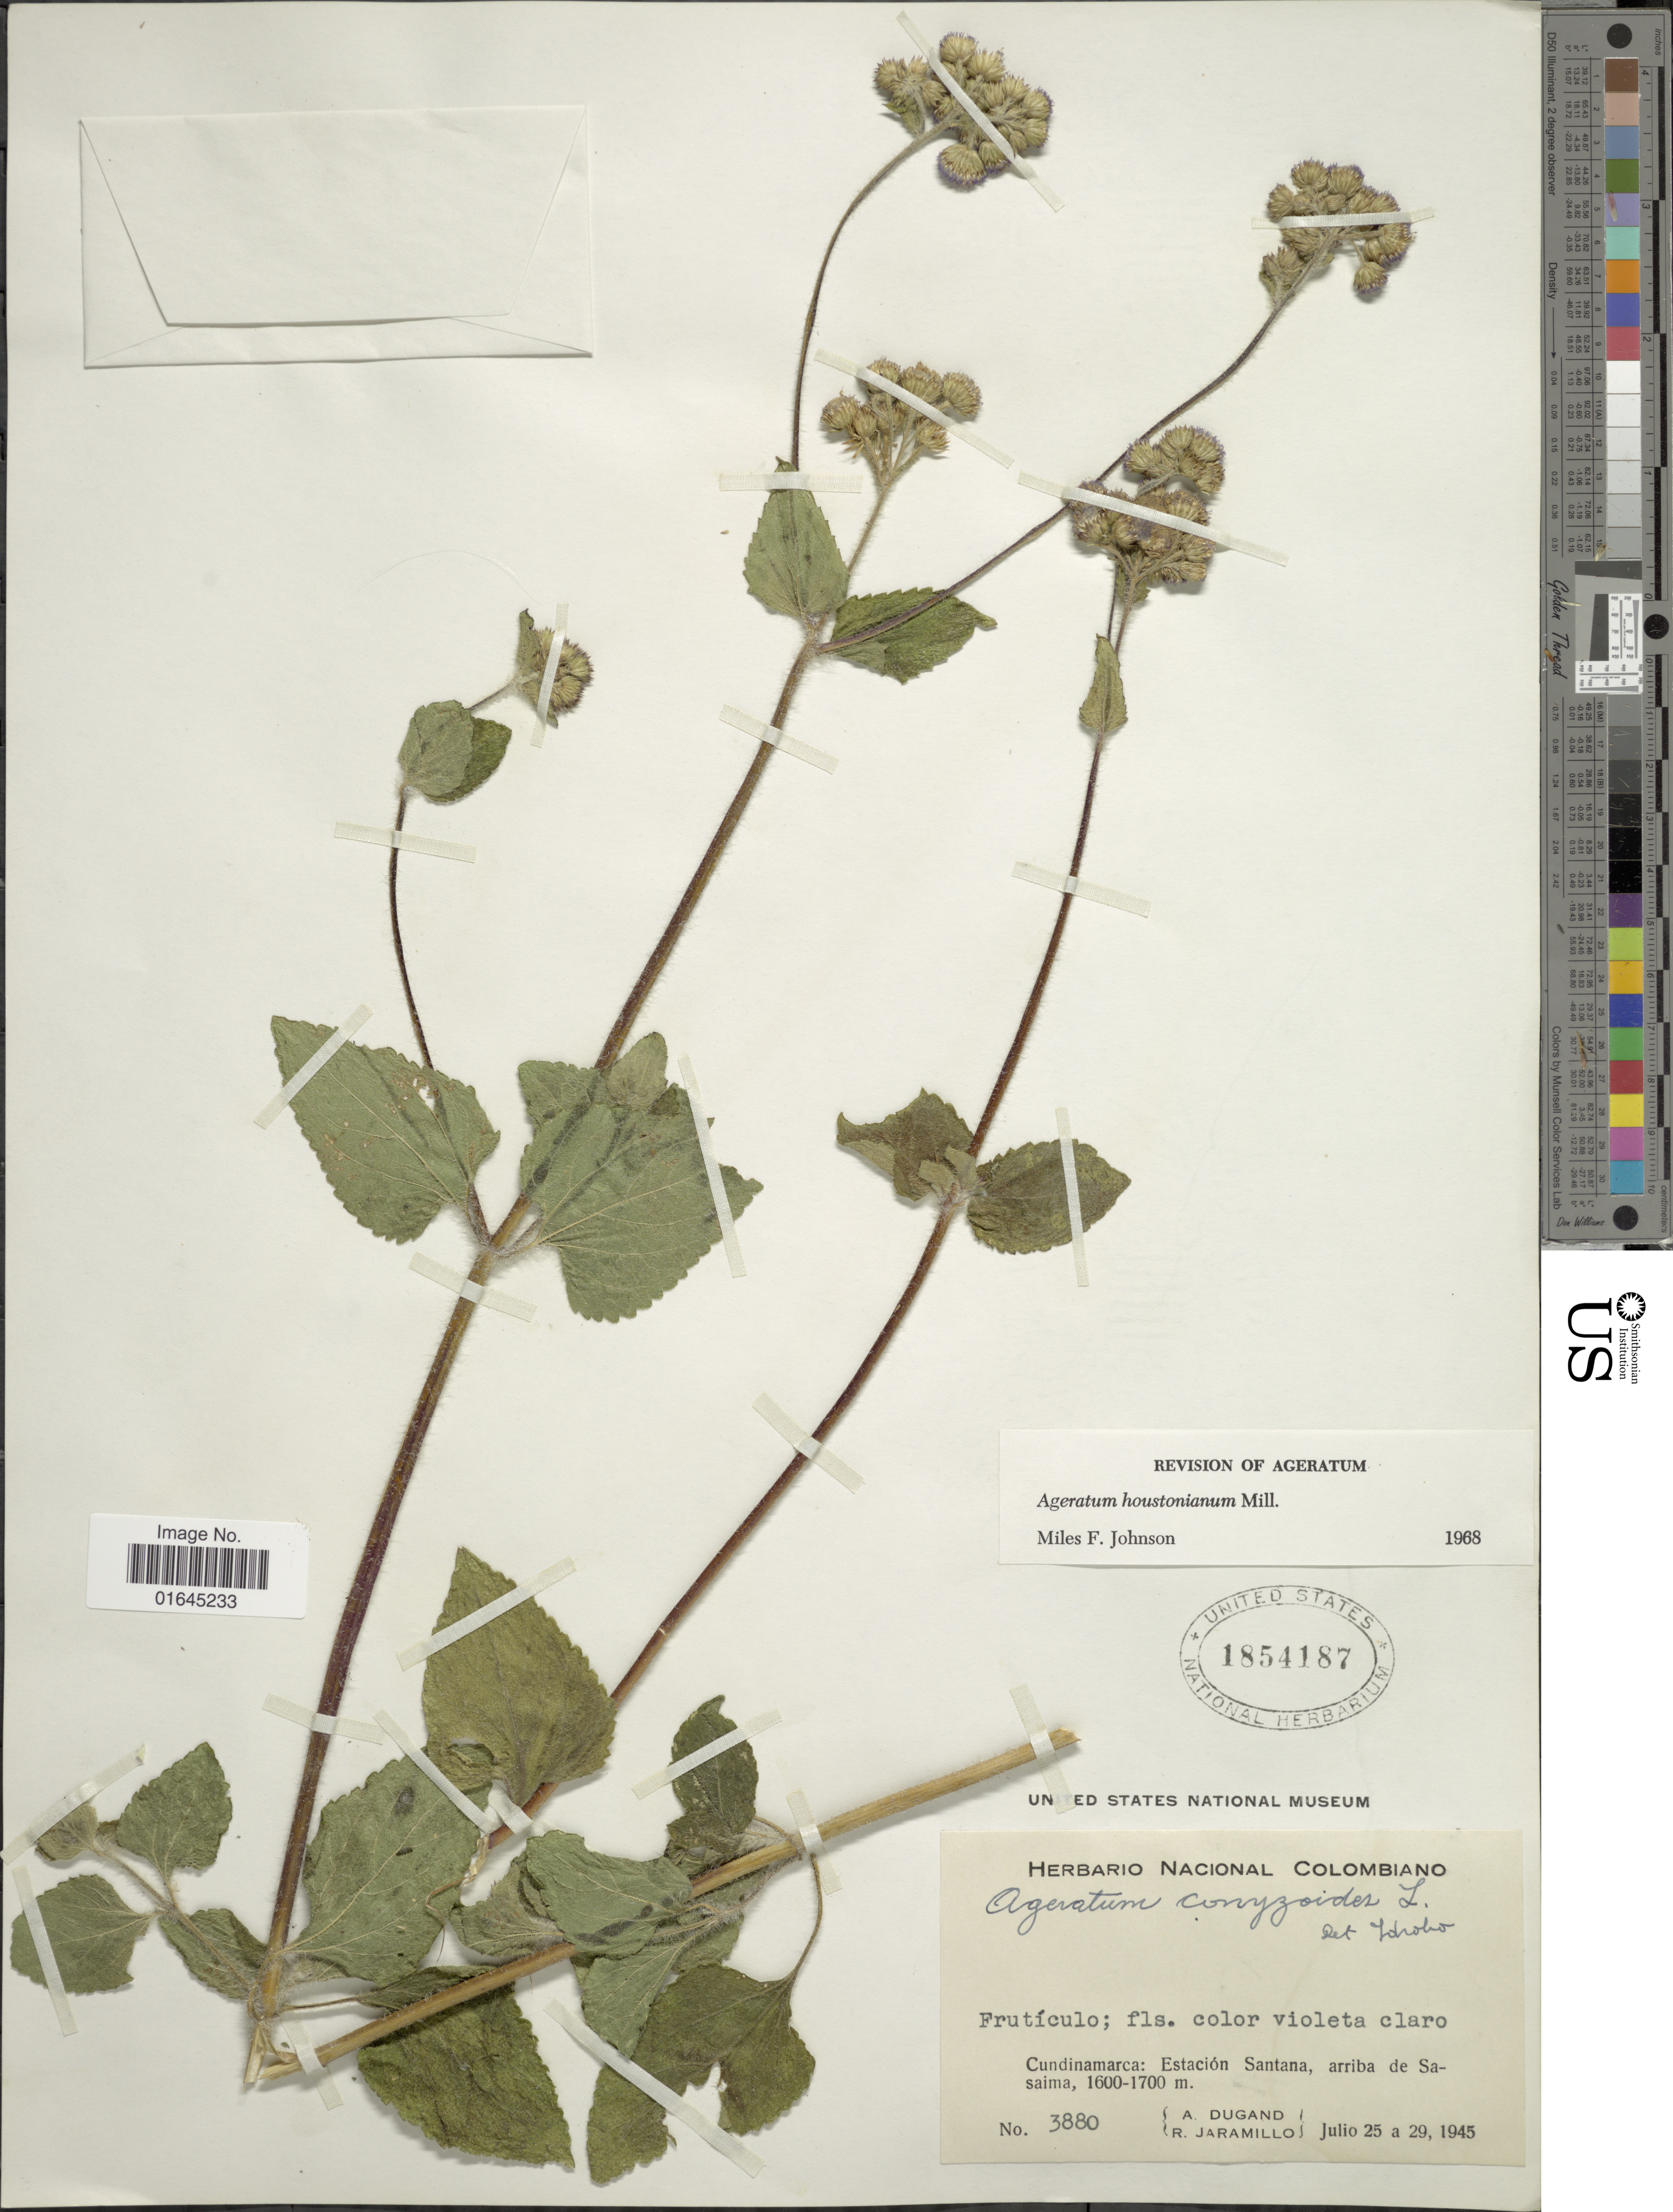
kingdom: Plantae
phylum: Tracheophyta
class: Magnoliopsida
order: Asterales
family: Asteraceae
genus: Ageratum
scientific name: Ageratum houstonianum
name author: Mill.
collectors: A. Dugand & R. Jaramillo M.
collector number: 3880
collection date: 1945-06-25/1945-06-29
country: Colombia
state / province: Cundinamarca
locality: Estación Santana, arriba de Sasaima.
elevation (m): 1600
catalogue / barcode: US 1854187